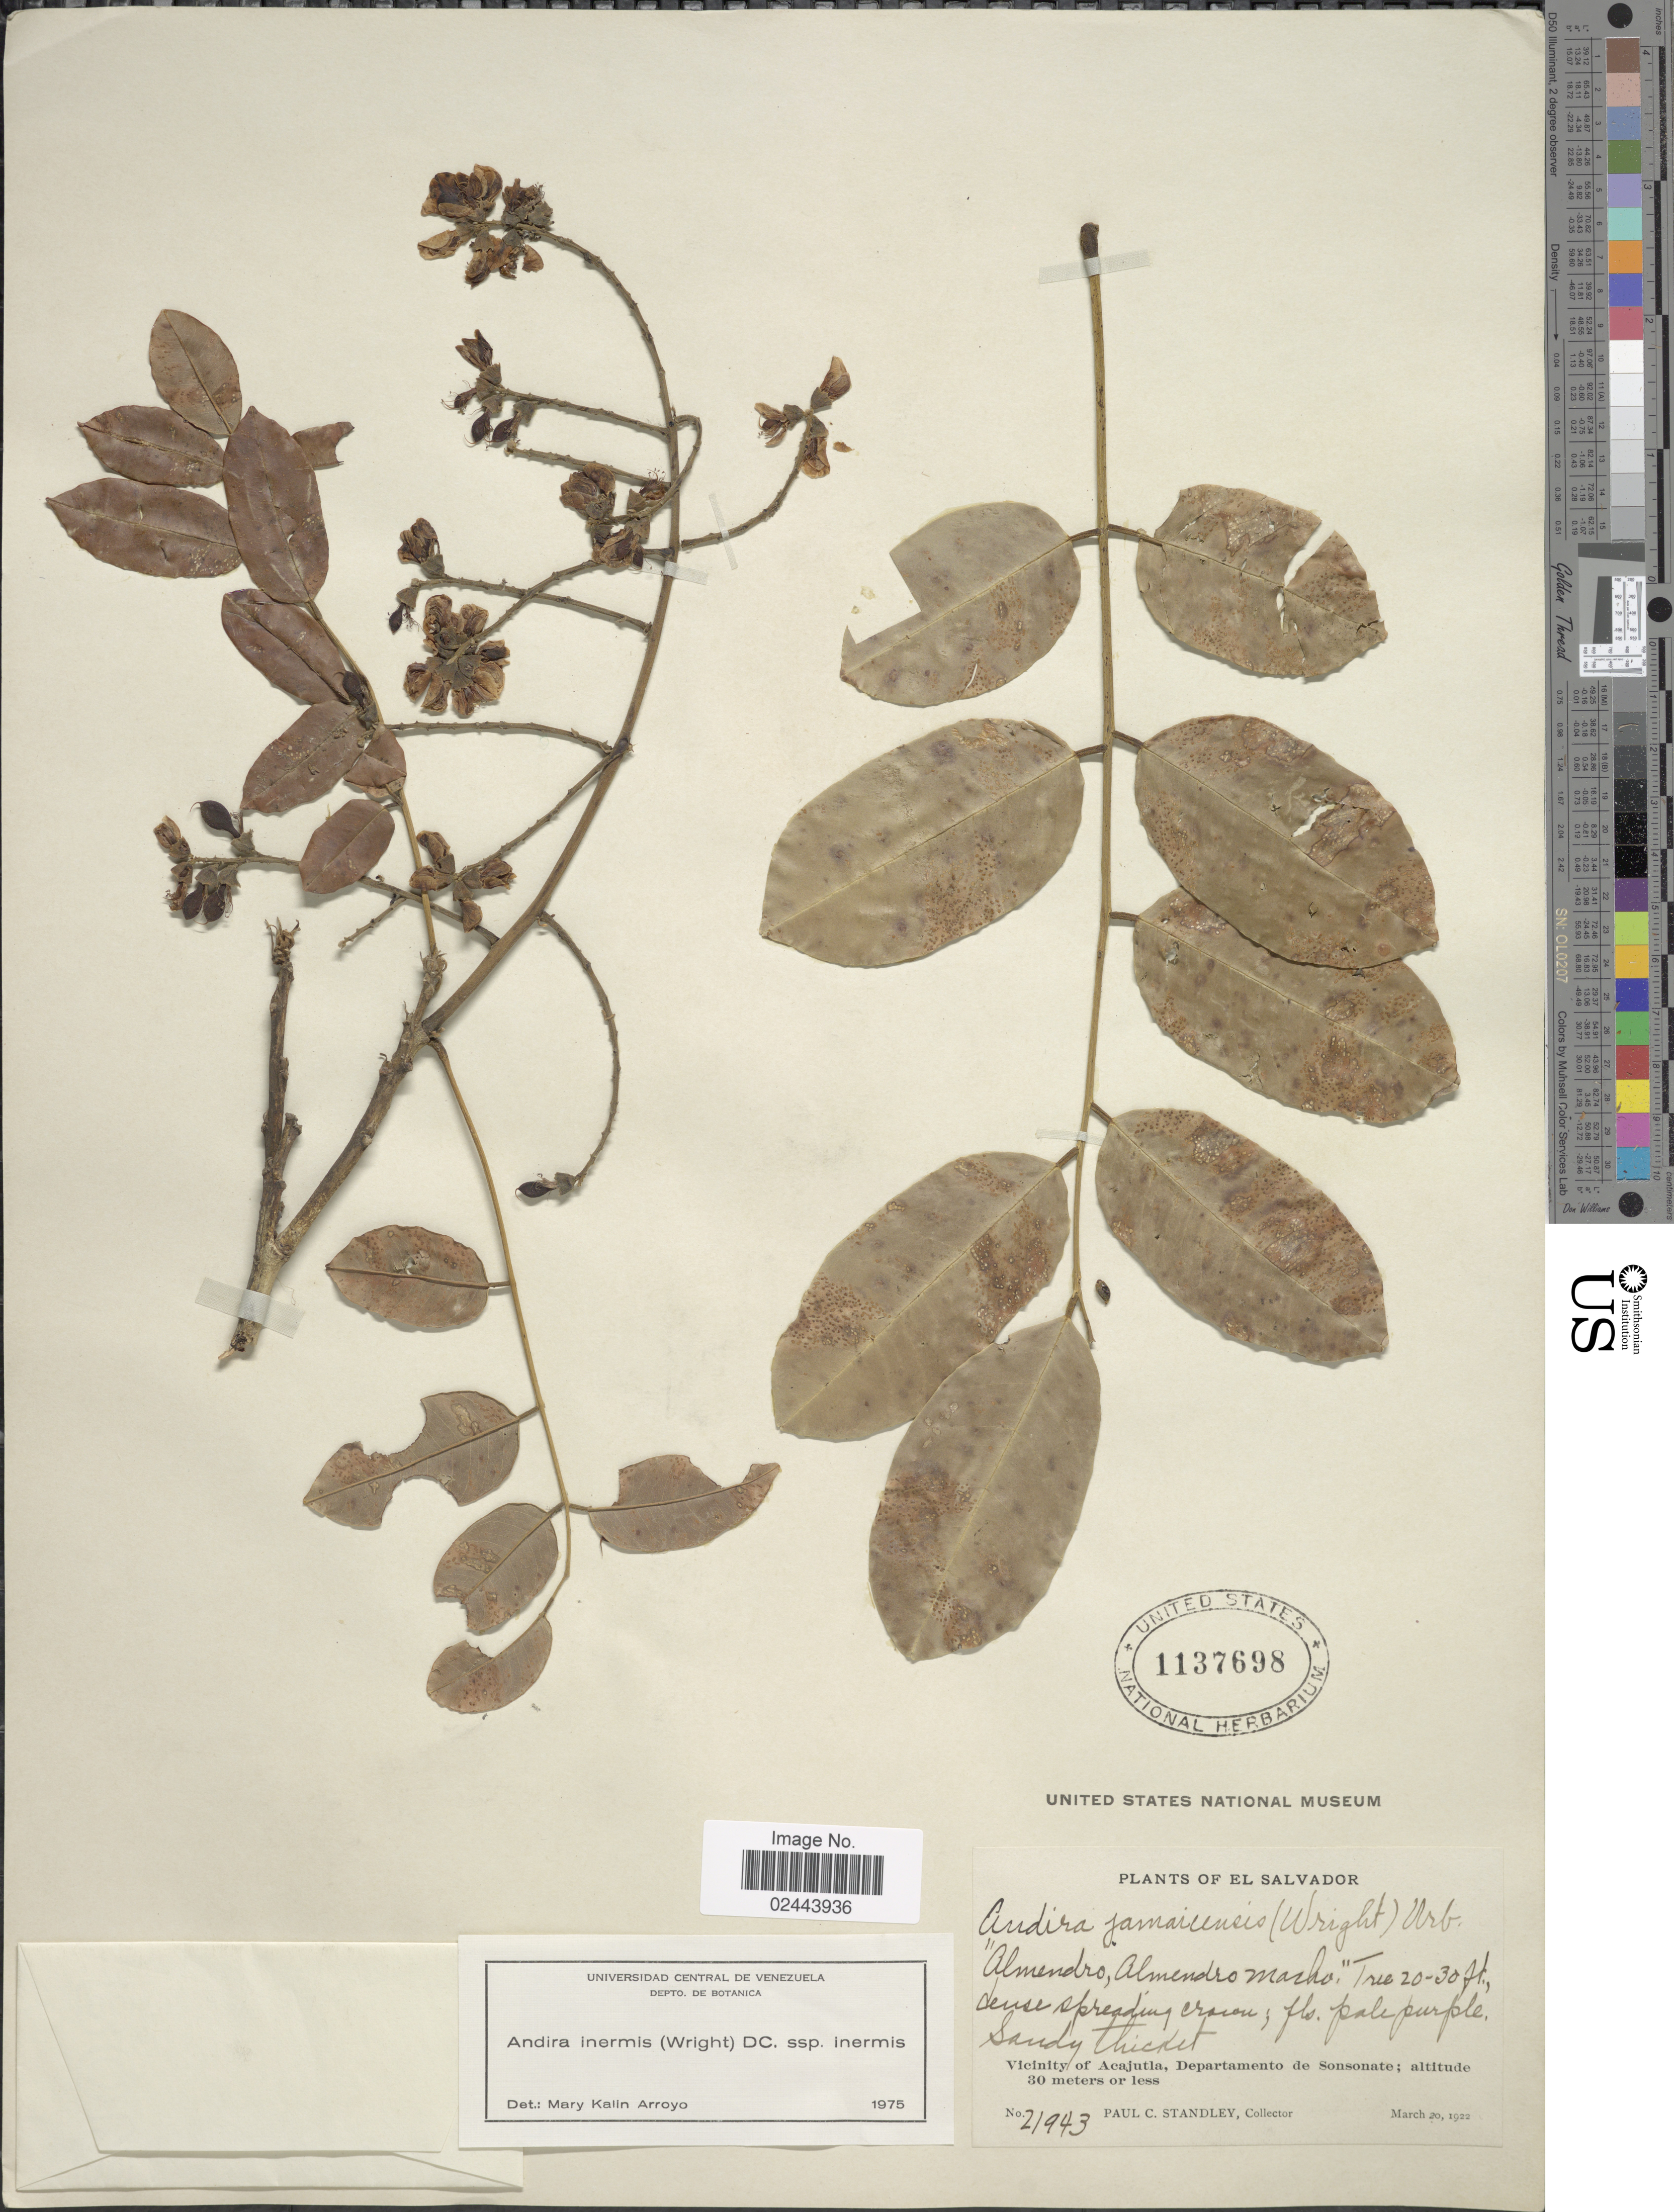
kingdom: Plantae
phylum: Tracheophyta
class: Magnoliopsida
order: Fabales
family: Fabaceae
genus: Andira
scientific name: Andira inermis subsp. inermis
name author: (W. Wright) Kunth ex DC.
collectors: P. C. Standley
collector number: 21943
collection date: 1922-03-20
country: El Salvador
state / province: Sonsonate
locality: Sandy thicket, Vicinity of Acajutla, Departamento de Sonsonate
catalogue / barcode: US 1137698